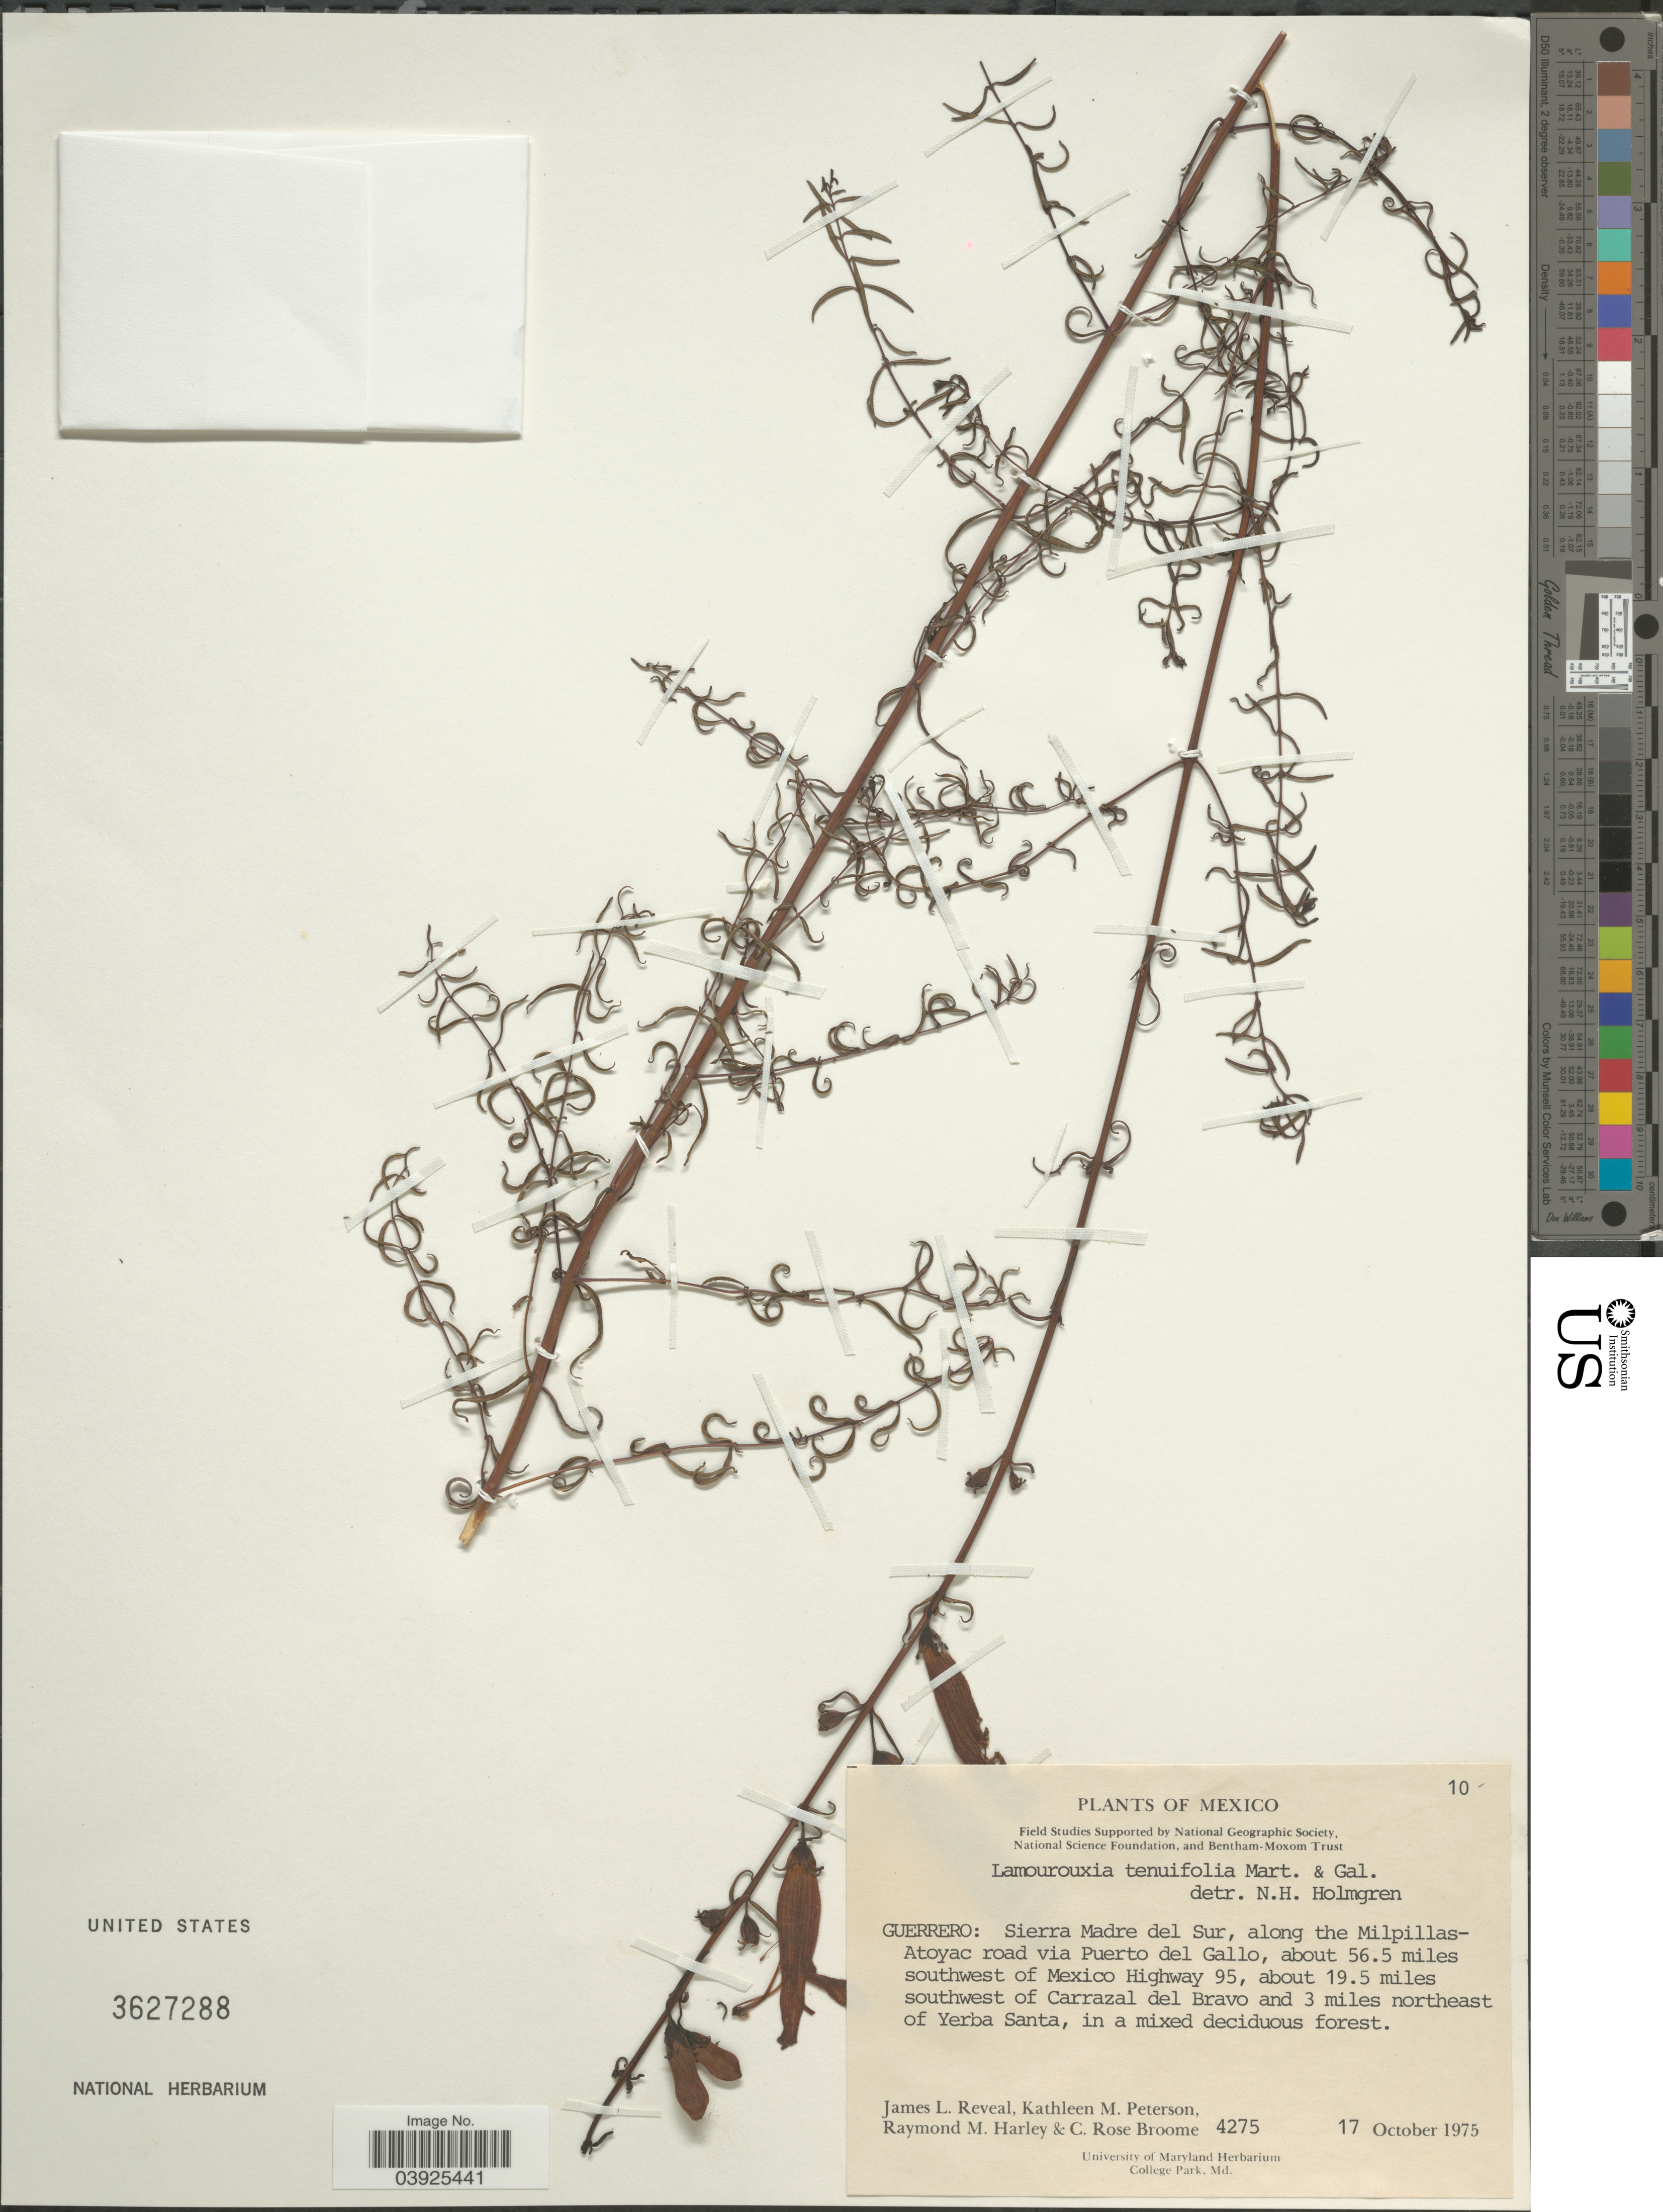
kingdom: Plantae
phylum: Tracheophyta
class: Magnoliopsida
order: Lamiales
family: Orobanchaceae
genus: Lamourouxia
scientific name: Lamourouxia tenuifolia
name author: M. Martens & Galeotti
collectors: J. L. Reveal, K. Peterson, R. M. Harley & C. R. Broome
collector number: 4275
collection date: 1975-10-17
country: Mexico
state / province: Guerrero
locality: Sierra Madre del Sur, along the Milpillas-Atoyac road via Puerto del Gallo, about 56.5 miles southwest of Mexico Highway 95, about 19.5 miles southwest of Carrazal del Bravo and 3 miles northeast of Yerba Santa.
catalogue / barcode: US 3627288